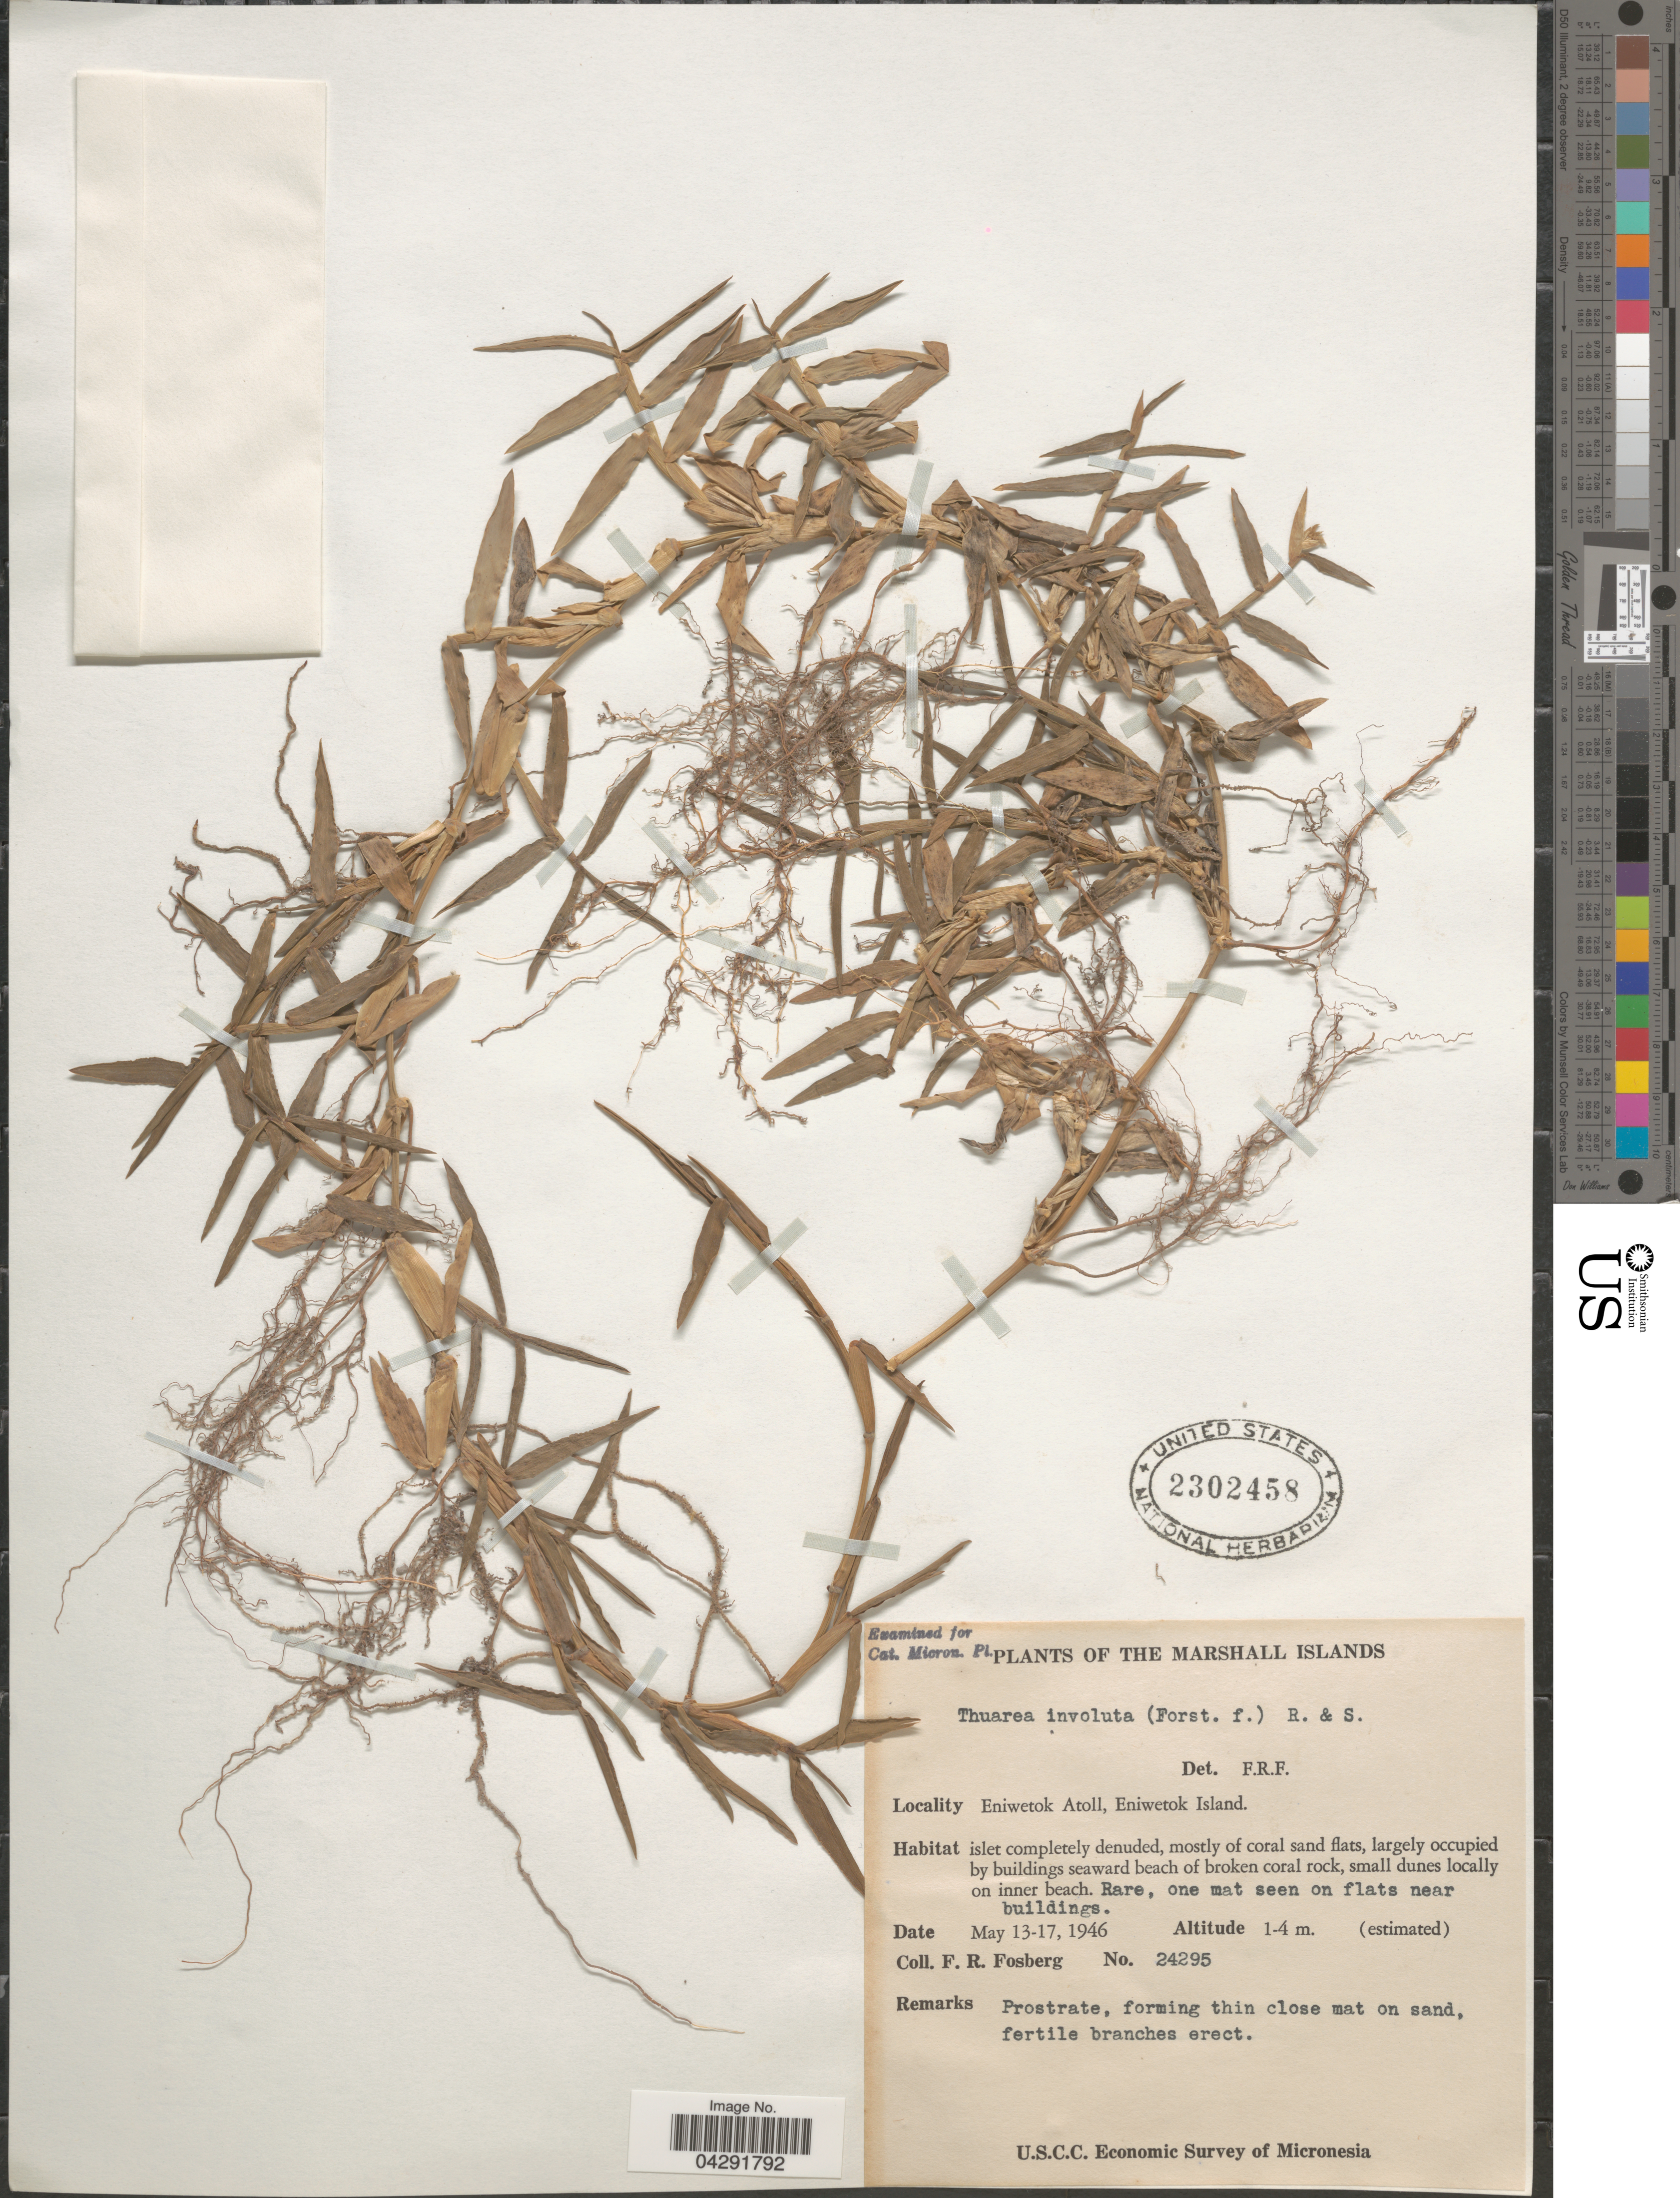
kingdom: Plantae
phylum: Tracheophyta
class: Liliopsida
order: Poales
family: Poaceae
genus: Thuarea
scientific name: Thuarea involuta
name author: (G. Forst.) R. Br. ex Sm.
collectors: F. R. Fosberg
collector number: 24295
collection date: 1946-05-13/1946-05-17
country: Marshall Islands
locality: Eniwetok Atoll, Eniwetok Island. U.S.C.C. Economic Survey of Micronesia.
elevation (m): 1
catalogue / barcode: US 2302458